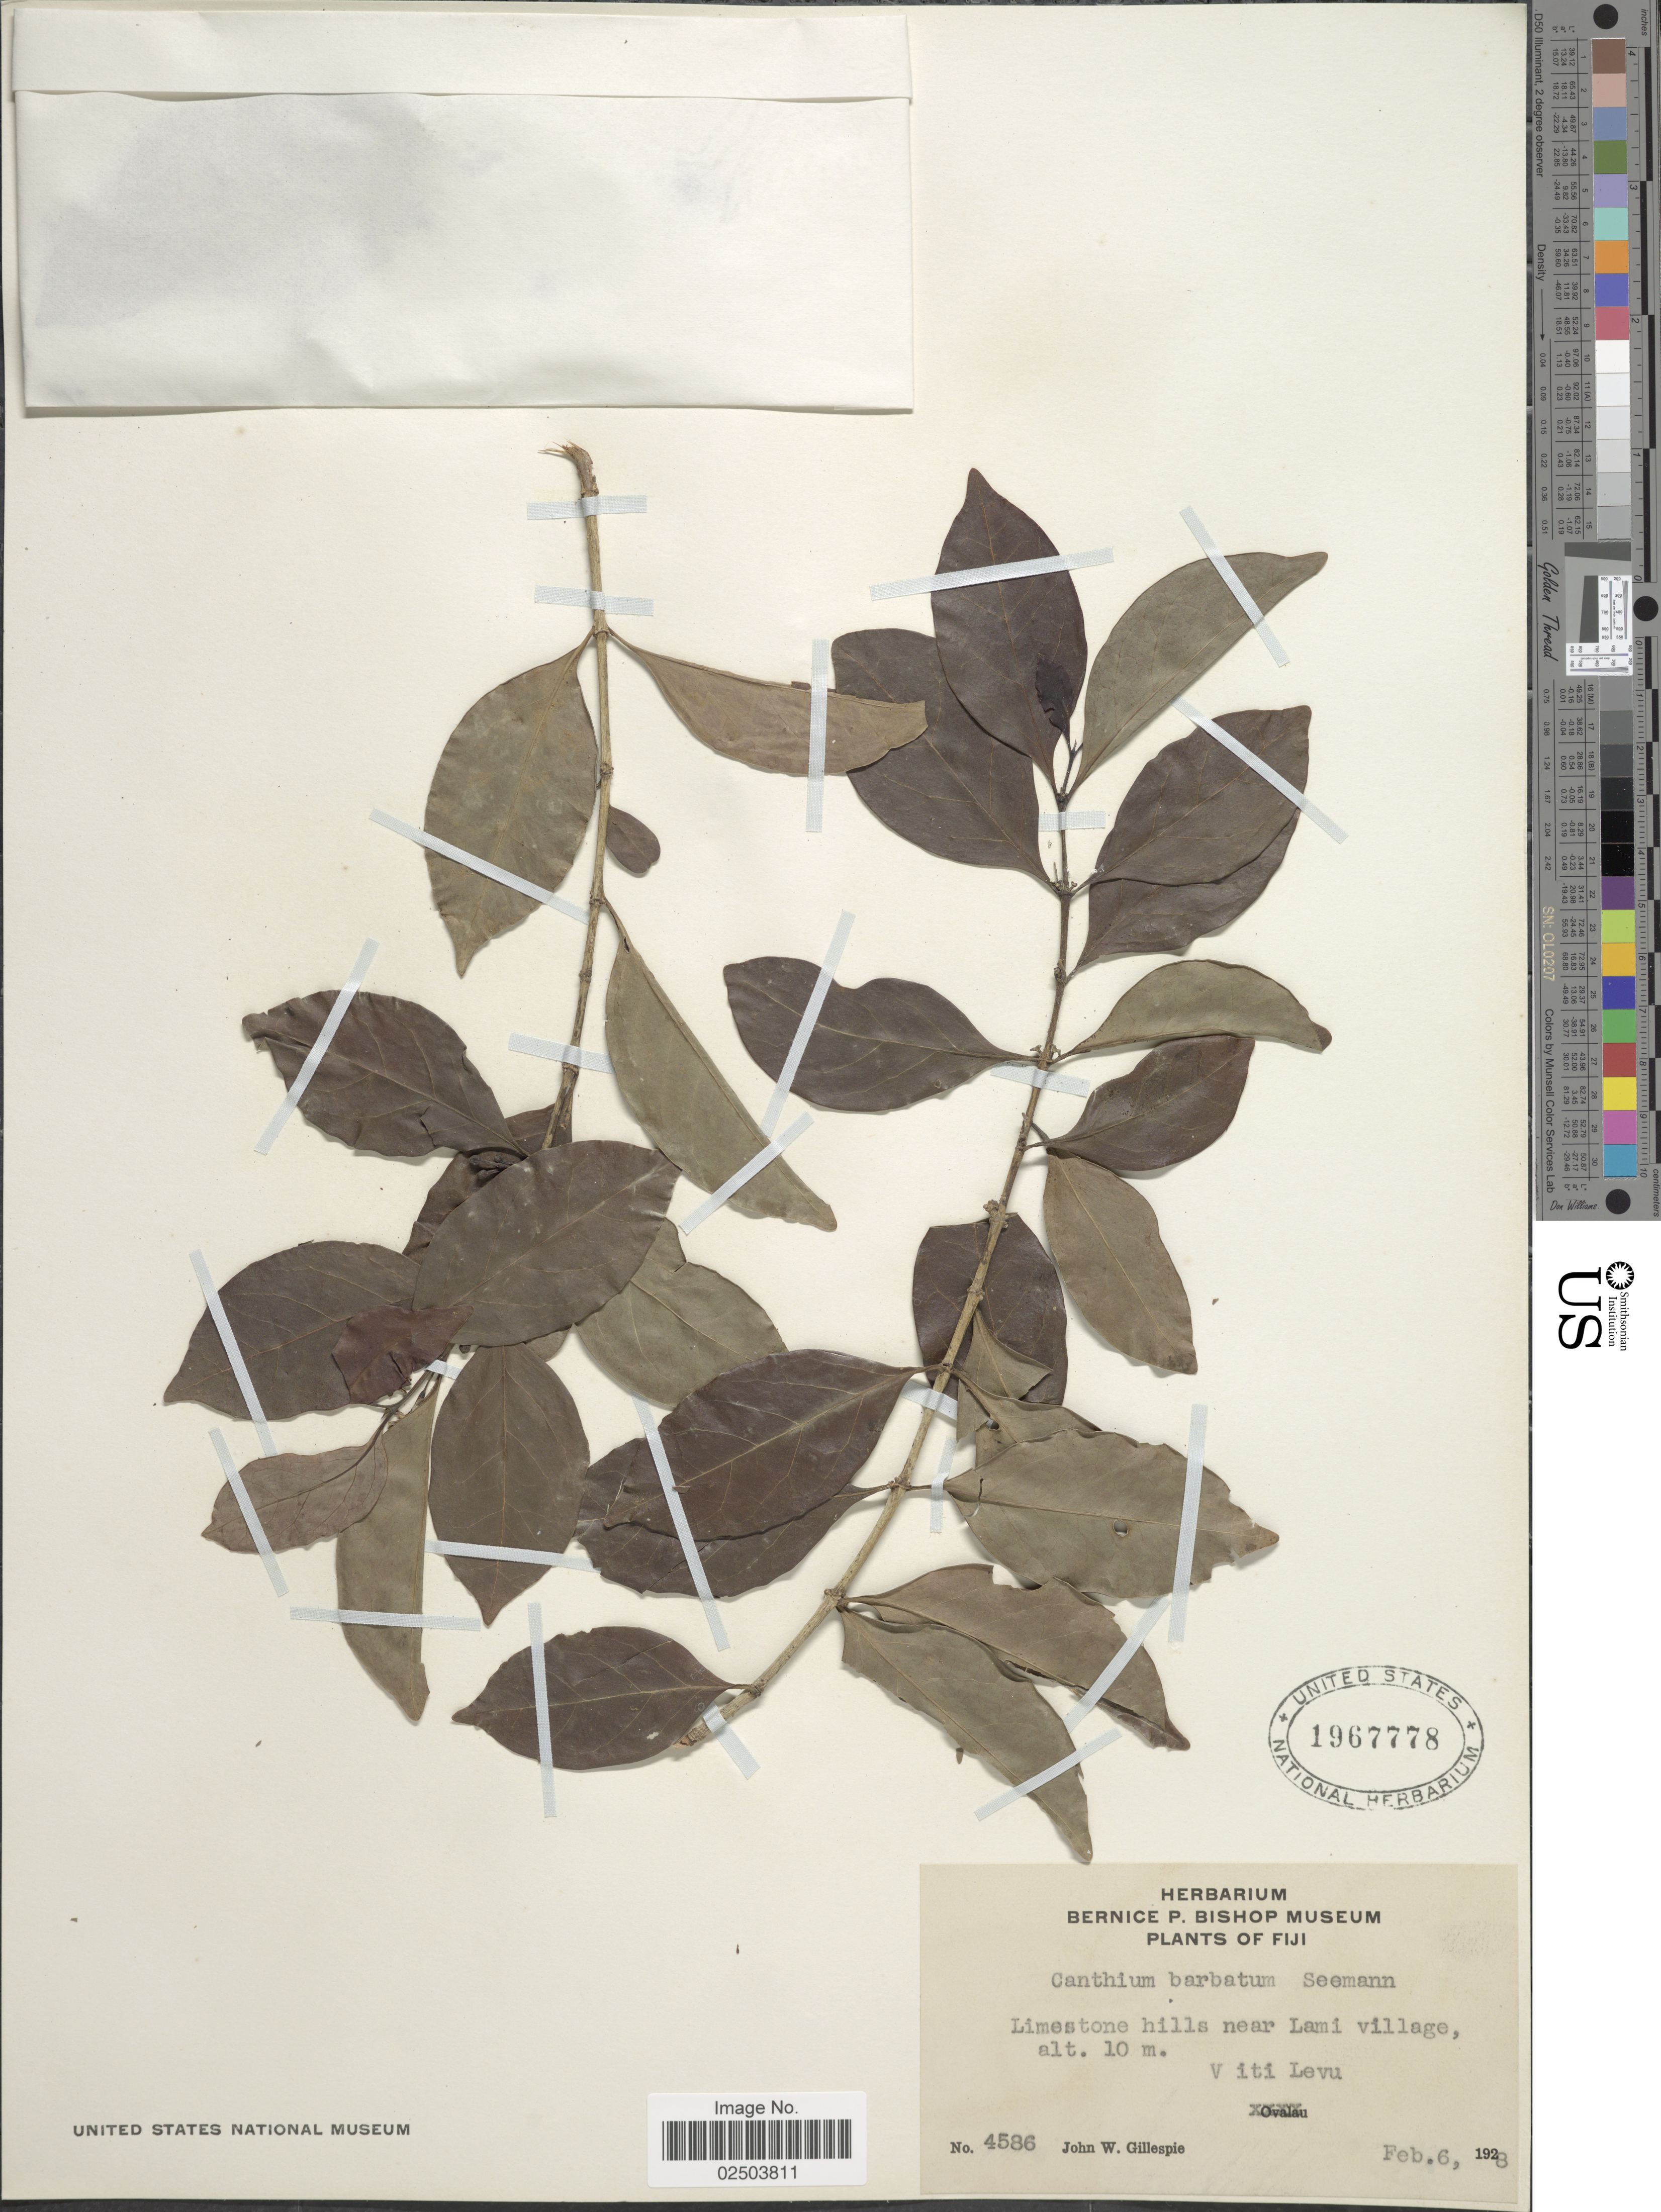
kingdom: Plantae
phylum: Tracheophyta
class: Magnoliopsida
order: Gentianales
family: Rubiaceae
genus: Cyclophyllum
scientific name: Cyclophyllum barbatum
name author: (G. Forst.) N. Hallé & J. Florence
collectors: J. W. Gillespie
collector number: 4586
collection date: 1928-02-06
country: Fiji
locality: hills near Lami village, Viti Levu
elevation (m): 10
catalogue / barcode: US 1967778